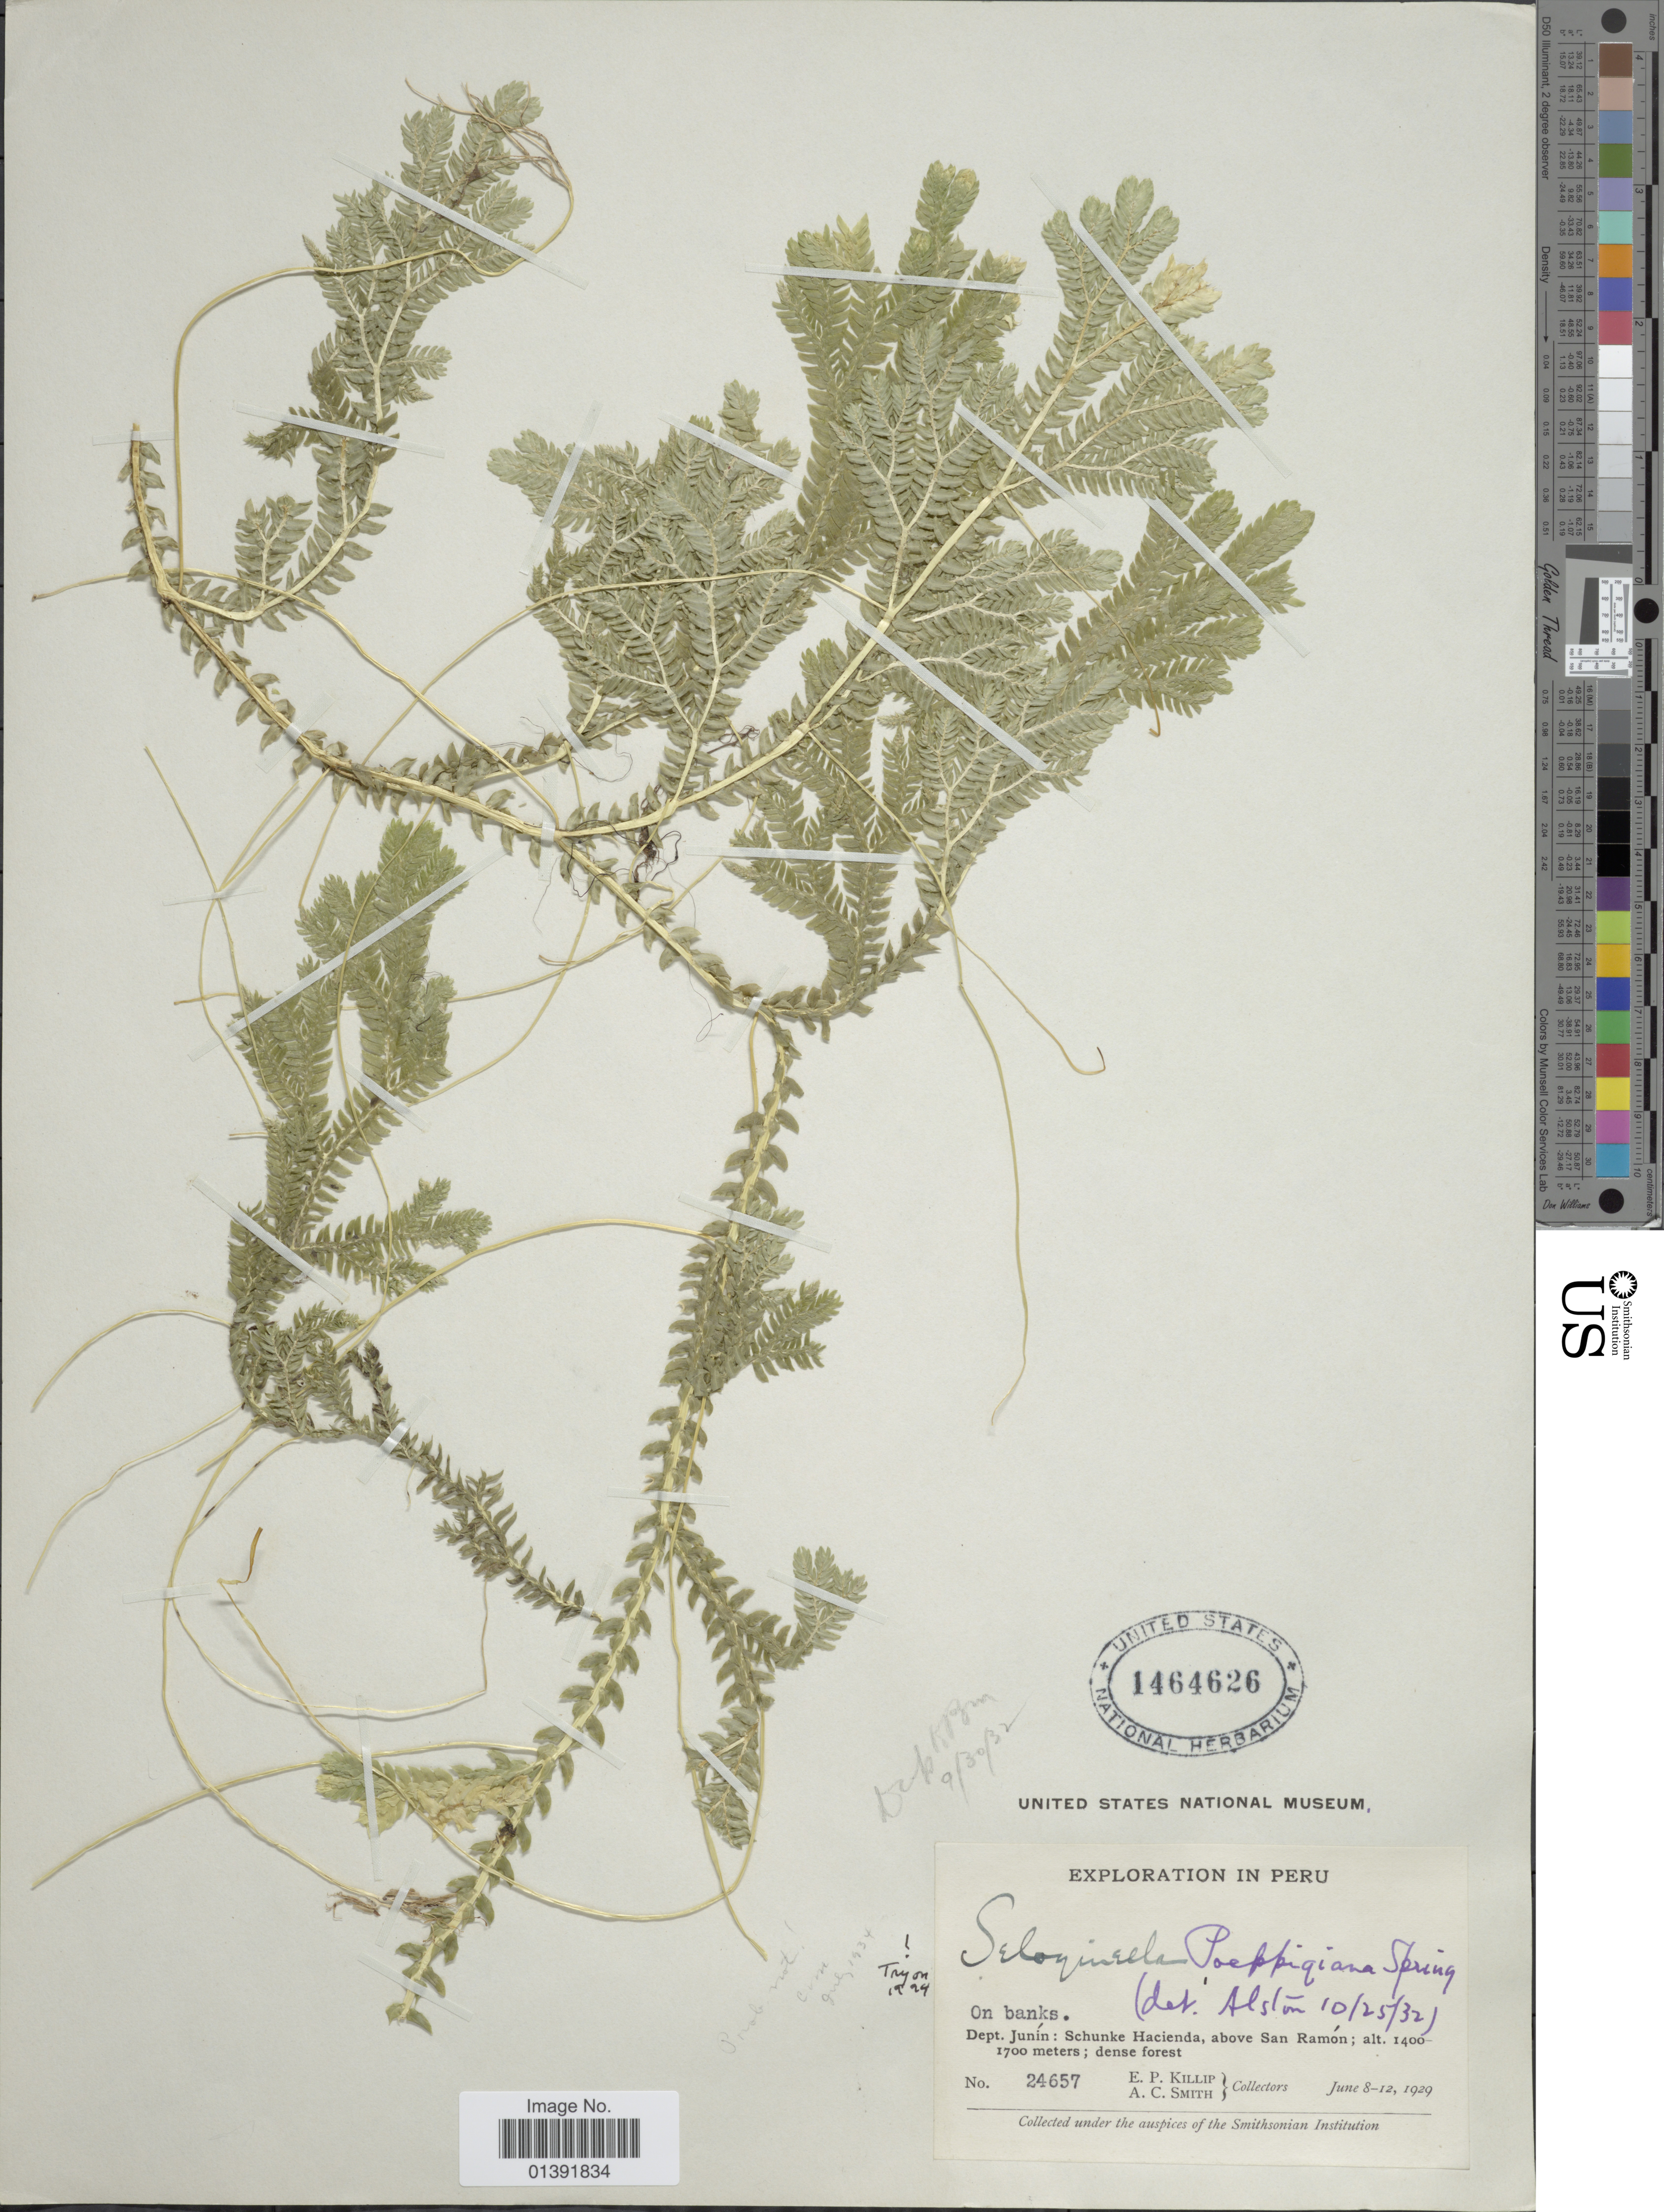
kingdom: Plantae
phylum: Tracheophyta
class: Lycopodiopsida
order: Selaginellales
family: Selaginellaceae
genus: Selaginella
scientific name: Selaginella silvestris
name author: Aspl.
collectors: E. P. Killip & A. C. Smith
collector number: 24657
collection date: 1929-06-08/1929-06-12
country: Peru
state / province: Junín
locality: Schunke Hacienda, above San Ramon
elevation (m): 1400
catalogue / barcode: US 1464626